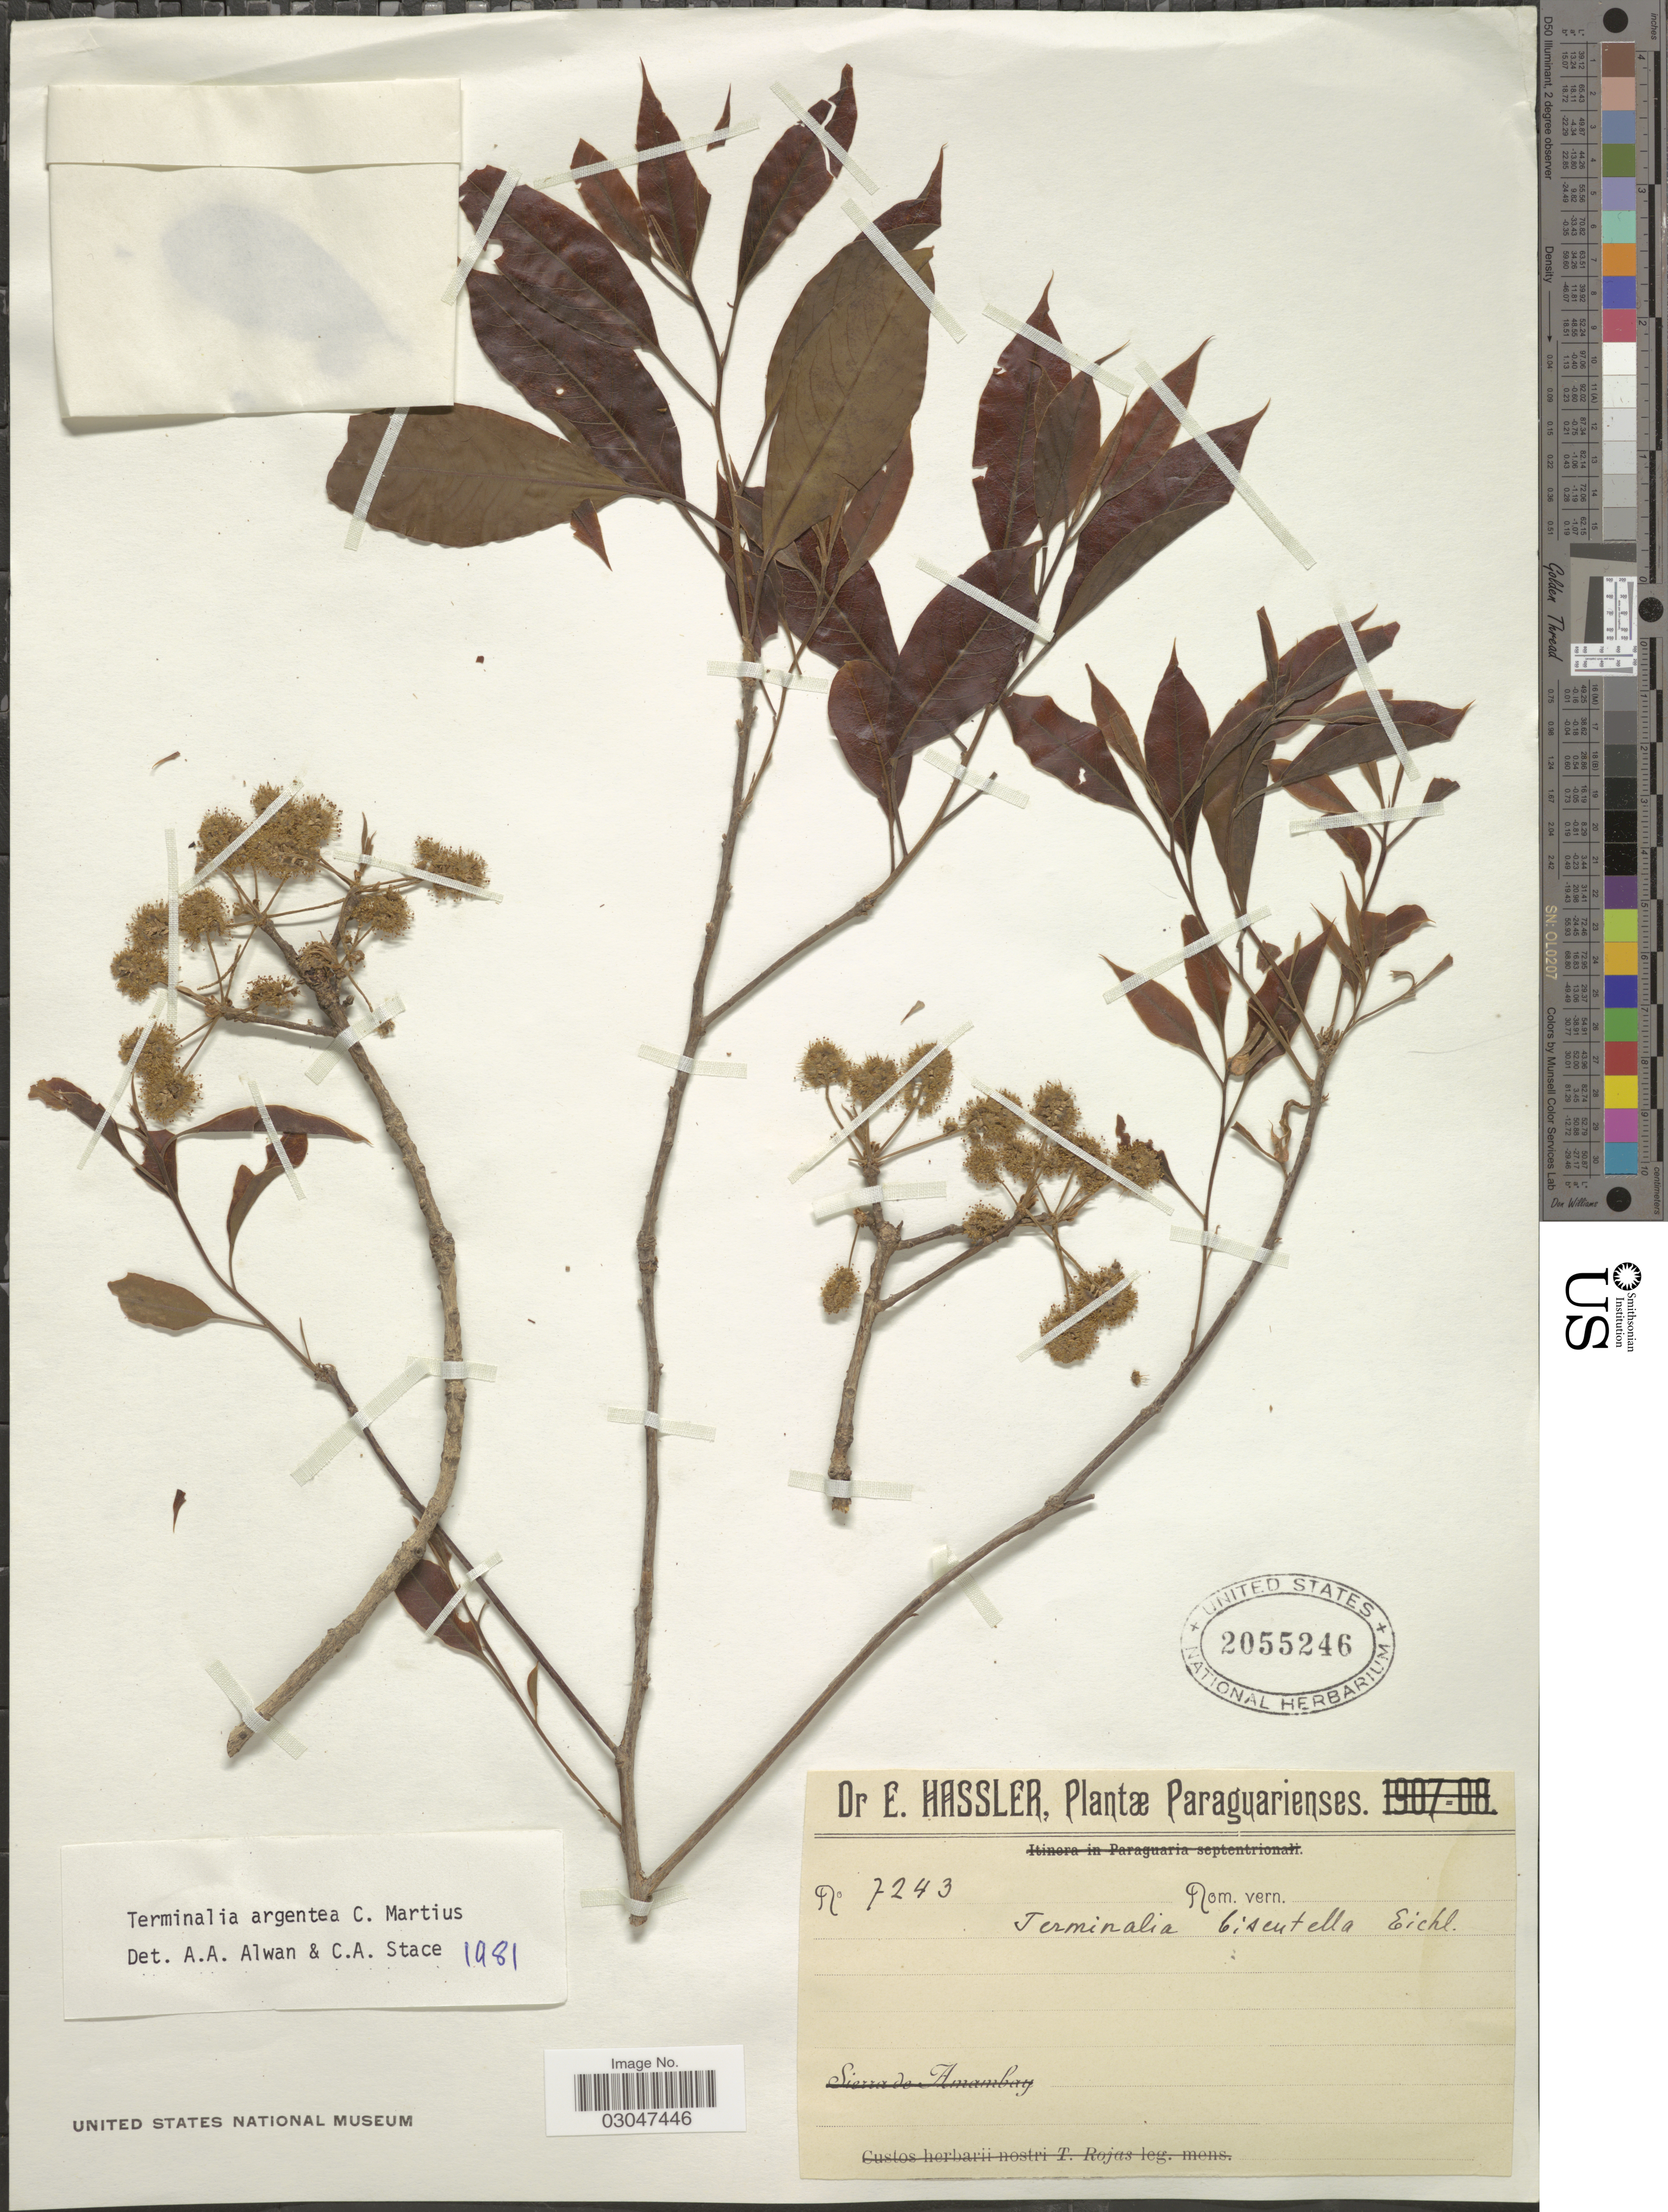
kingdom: Plantae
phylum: Tracheophyta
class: Magnoliopsida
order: Myrtales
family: Combretaceae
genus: Terminalia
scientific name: Terminalia argentea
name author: Mart.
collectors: E. Hassler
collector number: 7243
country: Paraguay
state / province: Paraguari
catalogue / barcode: US 2055246